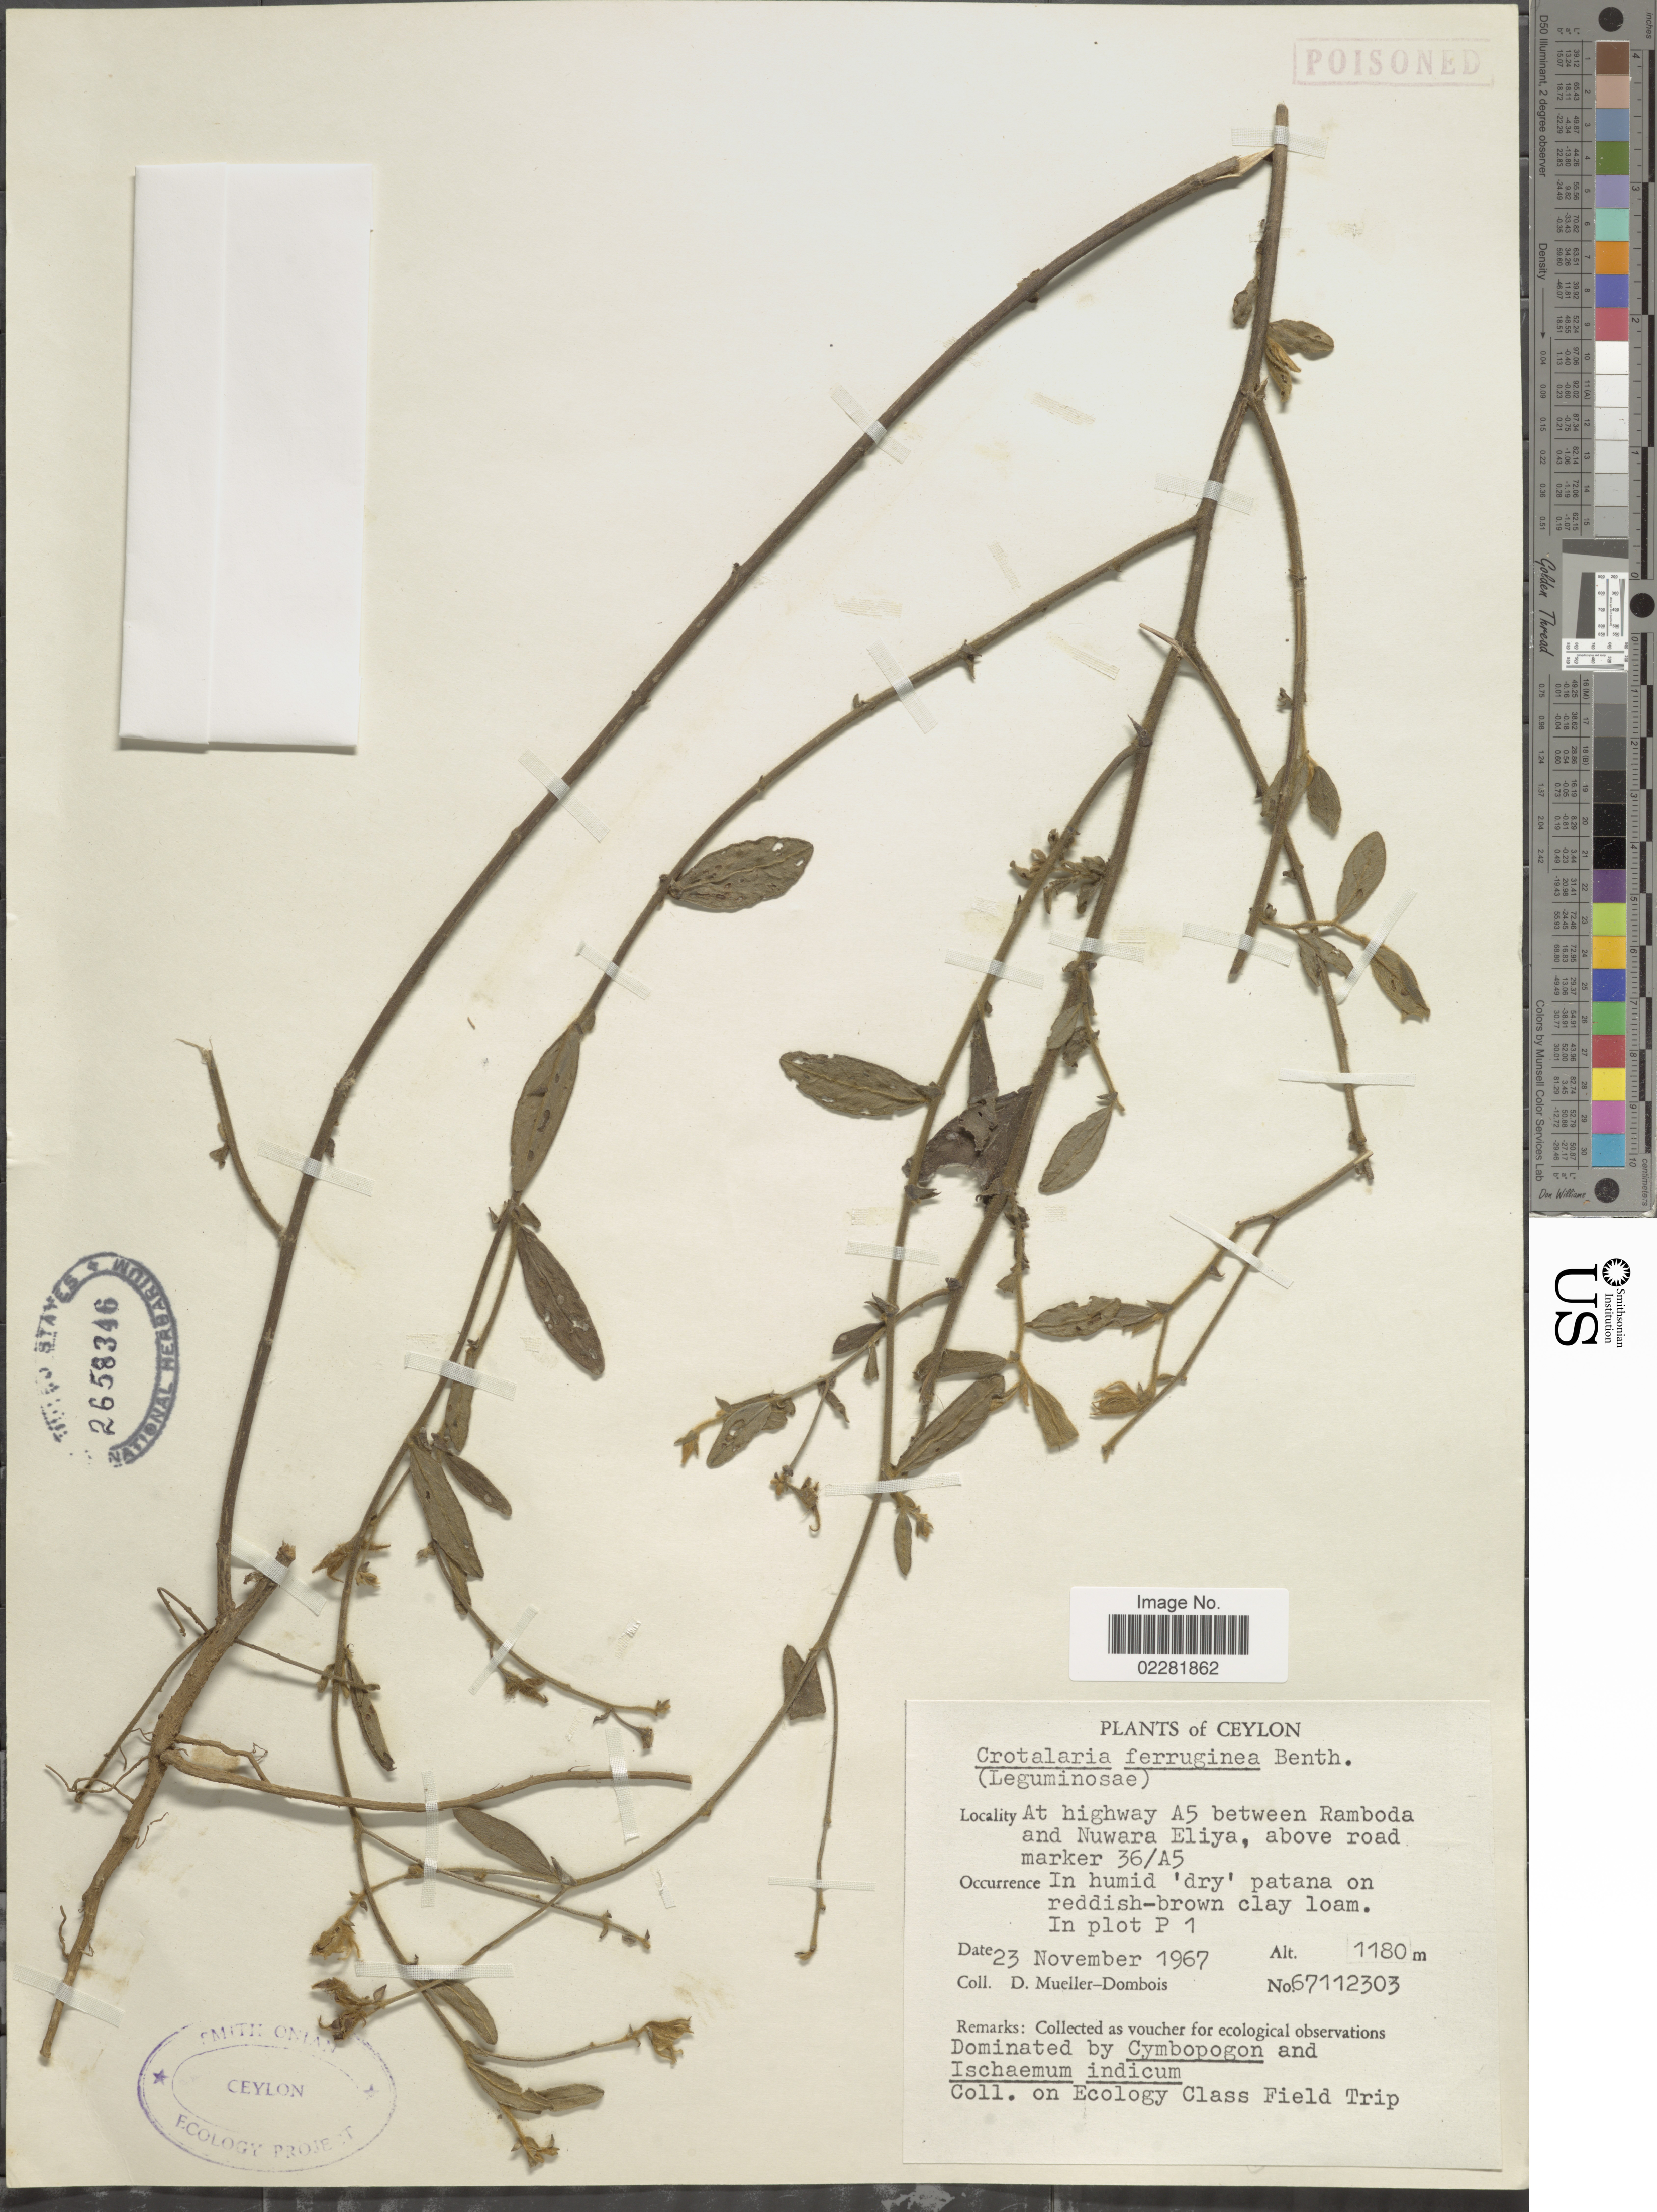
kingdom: Plantae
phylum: Tracheophyta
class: Magnoliopsida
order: Fabales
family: Fabaceae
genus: Crotalaria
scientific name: Crotalaria ferruginea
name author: Graham ex Benth.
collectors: D. Mueller-Dombois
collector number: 67112303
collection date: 1967-11-23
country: Sri Lanka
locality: Ceylon, at highway A5 between Romboda and Nuwara Eliya, above road marker 36/A5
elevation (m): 1180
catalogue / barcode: US 2658346